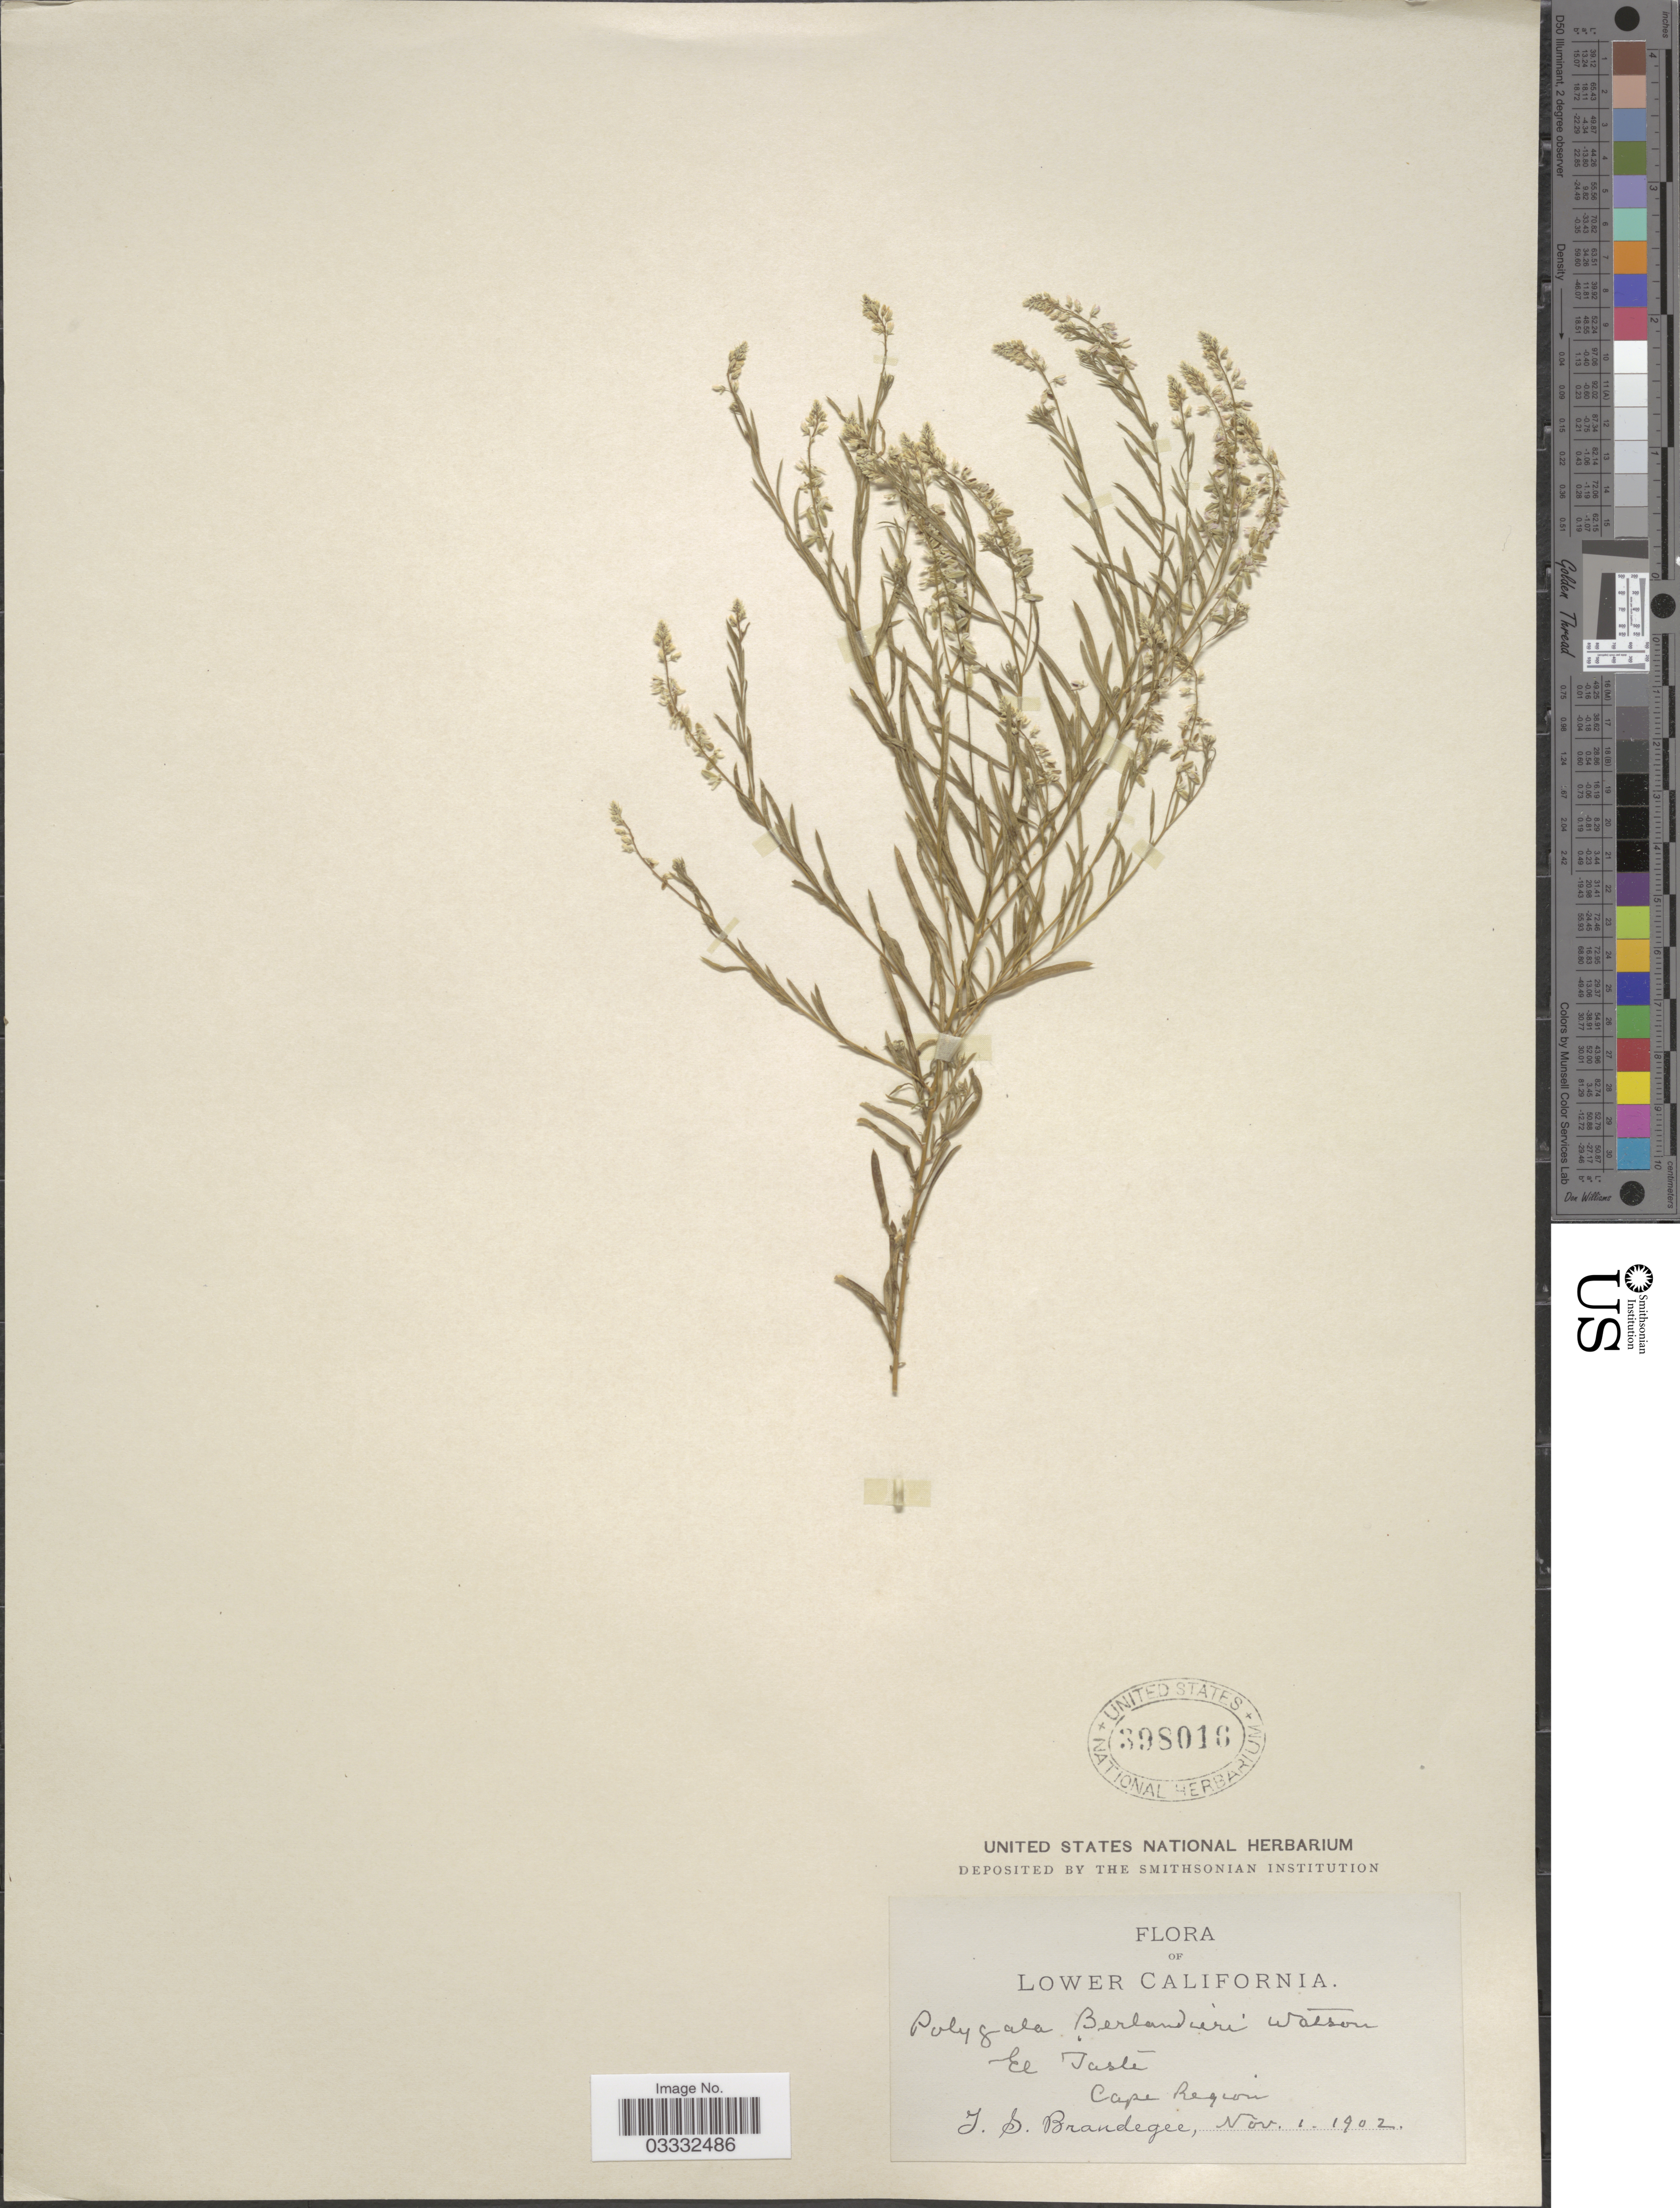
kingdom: Plantae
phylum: Tracheophyta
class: Magnoliopsida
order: Fabales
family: Polygalaceae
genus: Polygala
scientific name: Polygala berlandieri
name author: S. Watson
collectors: T. S. Brandegee (herbarium)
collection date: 1902-11-01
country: Mexico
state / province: Baja California Sur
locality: Lower California. El Taste Cape Region.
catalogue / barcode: US 398016